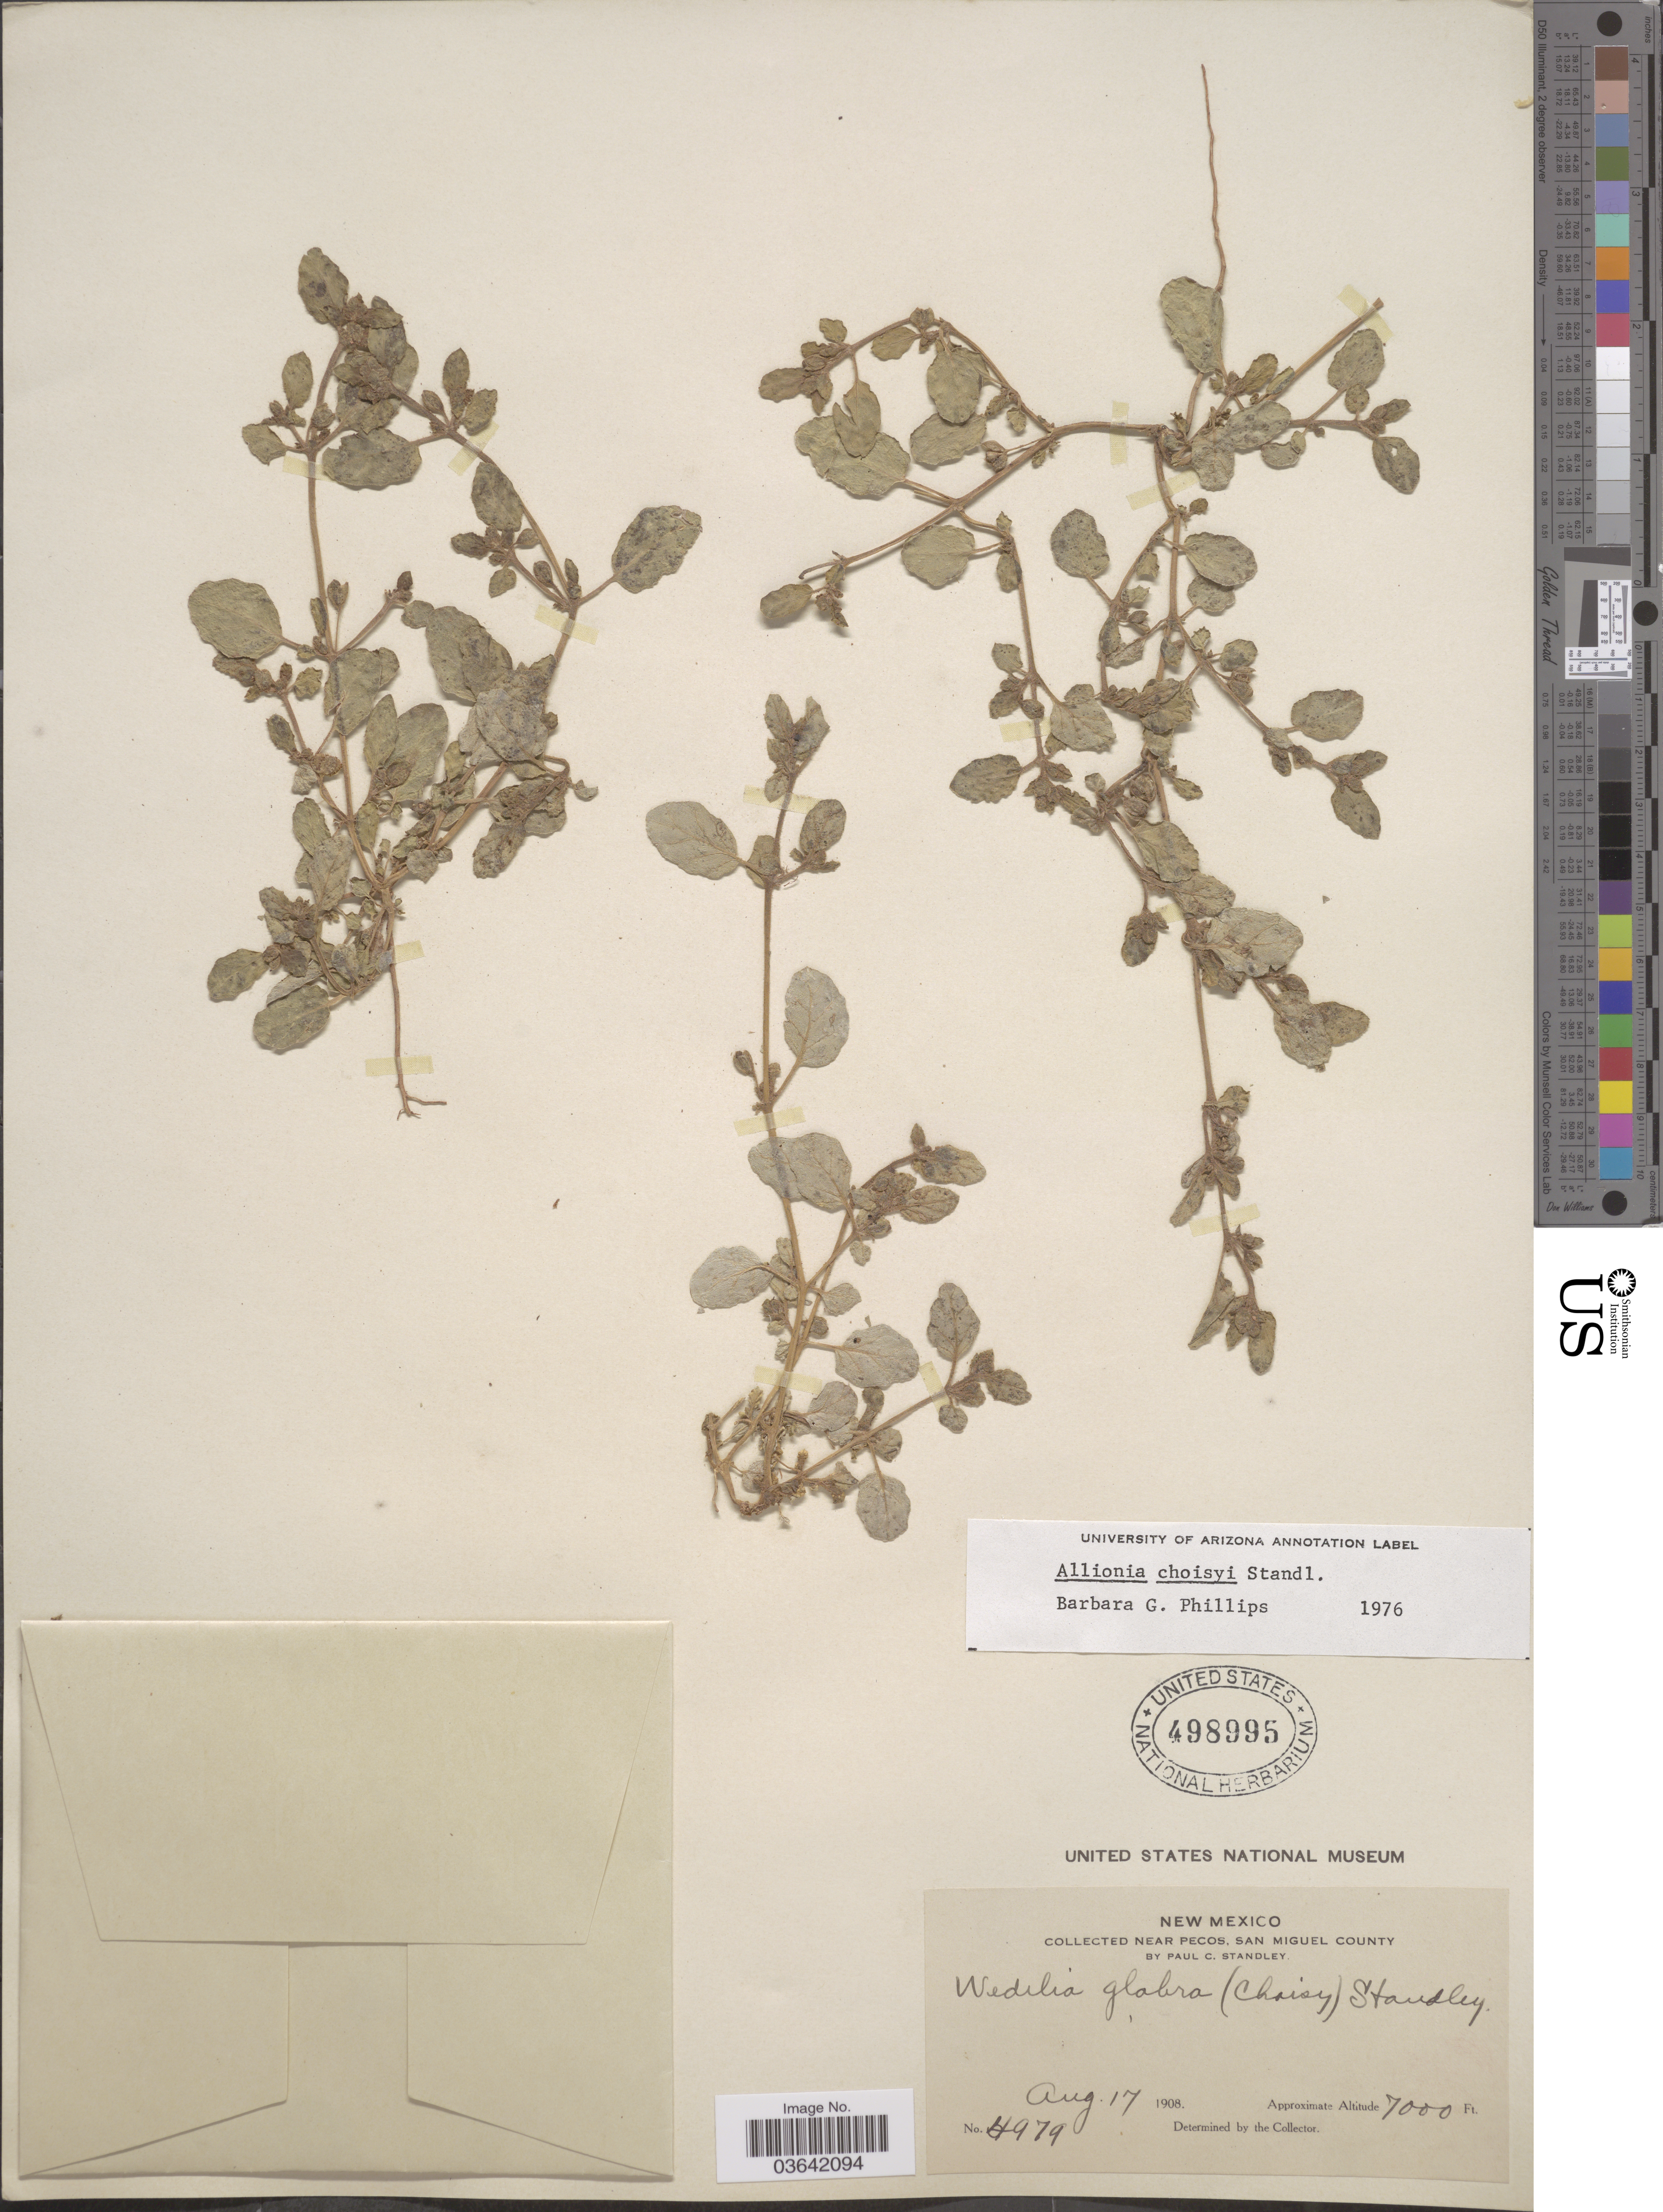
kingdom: Plantae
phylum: Tracheophyta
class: Magnoliopsida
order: Caryophyllales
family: Nyctaginaceae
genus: Allionia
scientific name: Allionia choisyi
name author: Standl.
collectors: P. C. Standley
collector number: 4979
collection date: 1908-08-17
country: United States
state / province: New Mexico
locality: Near Pecos, San Miguel County.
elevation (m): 2134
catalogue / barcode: US 498995